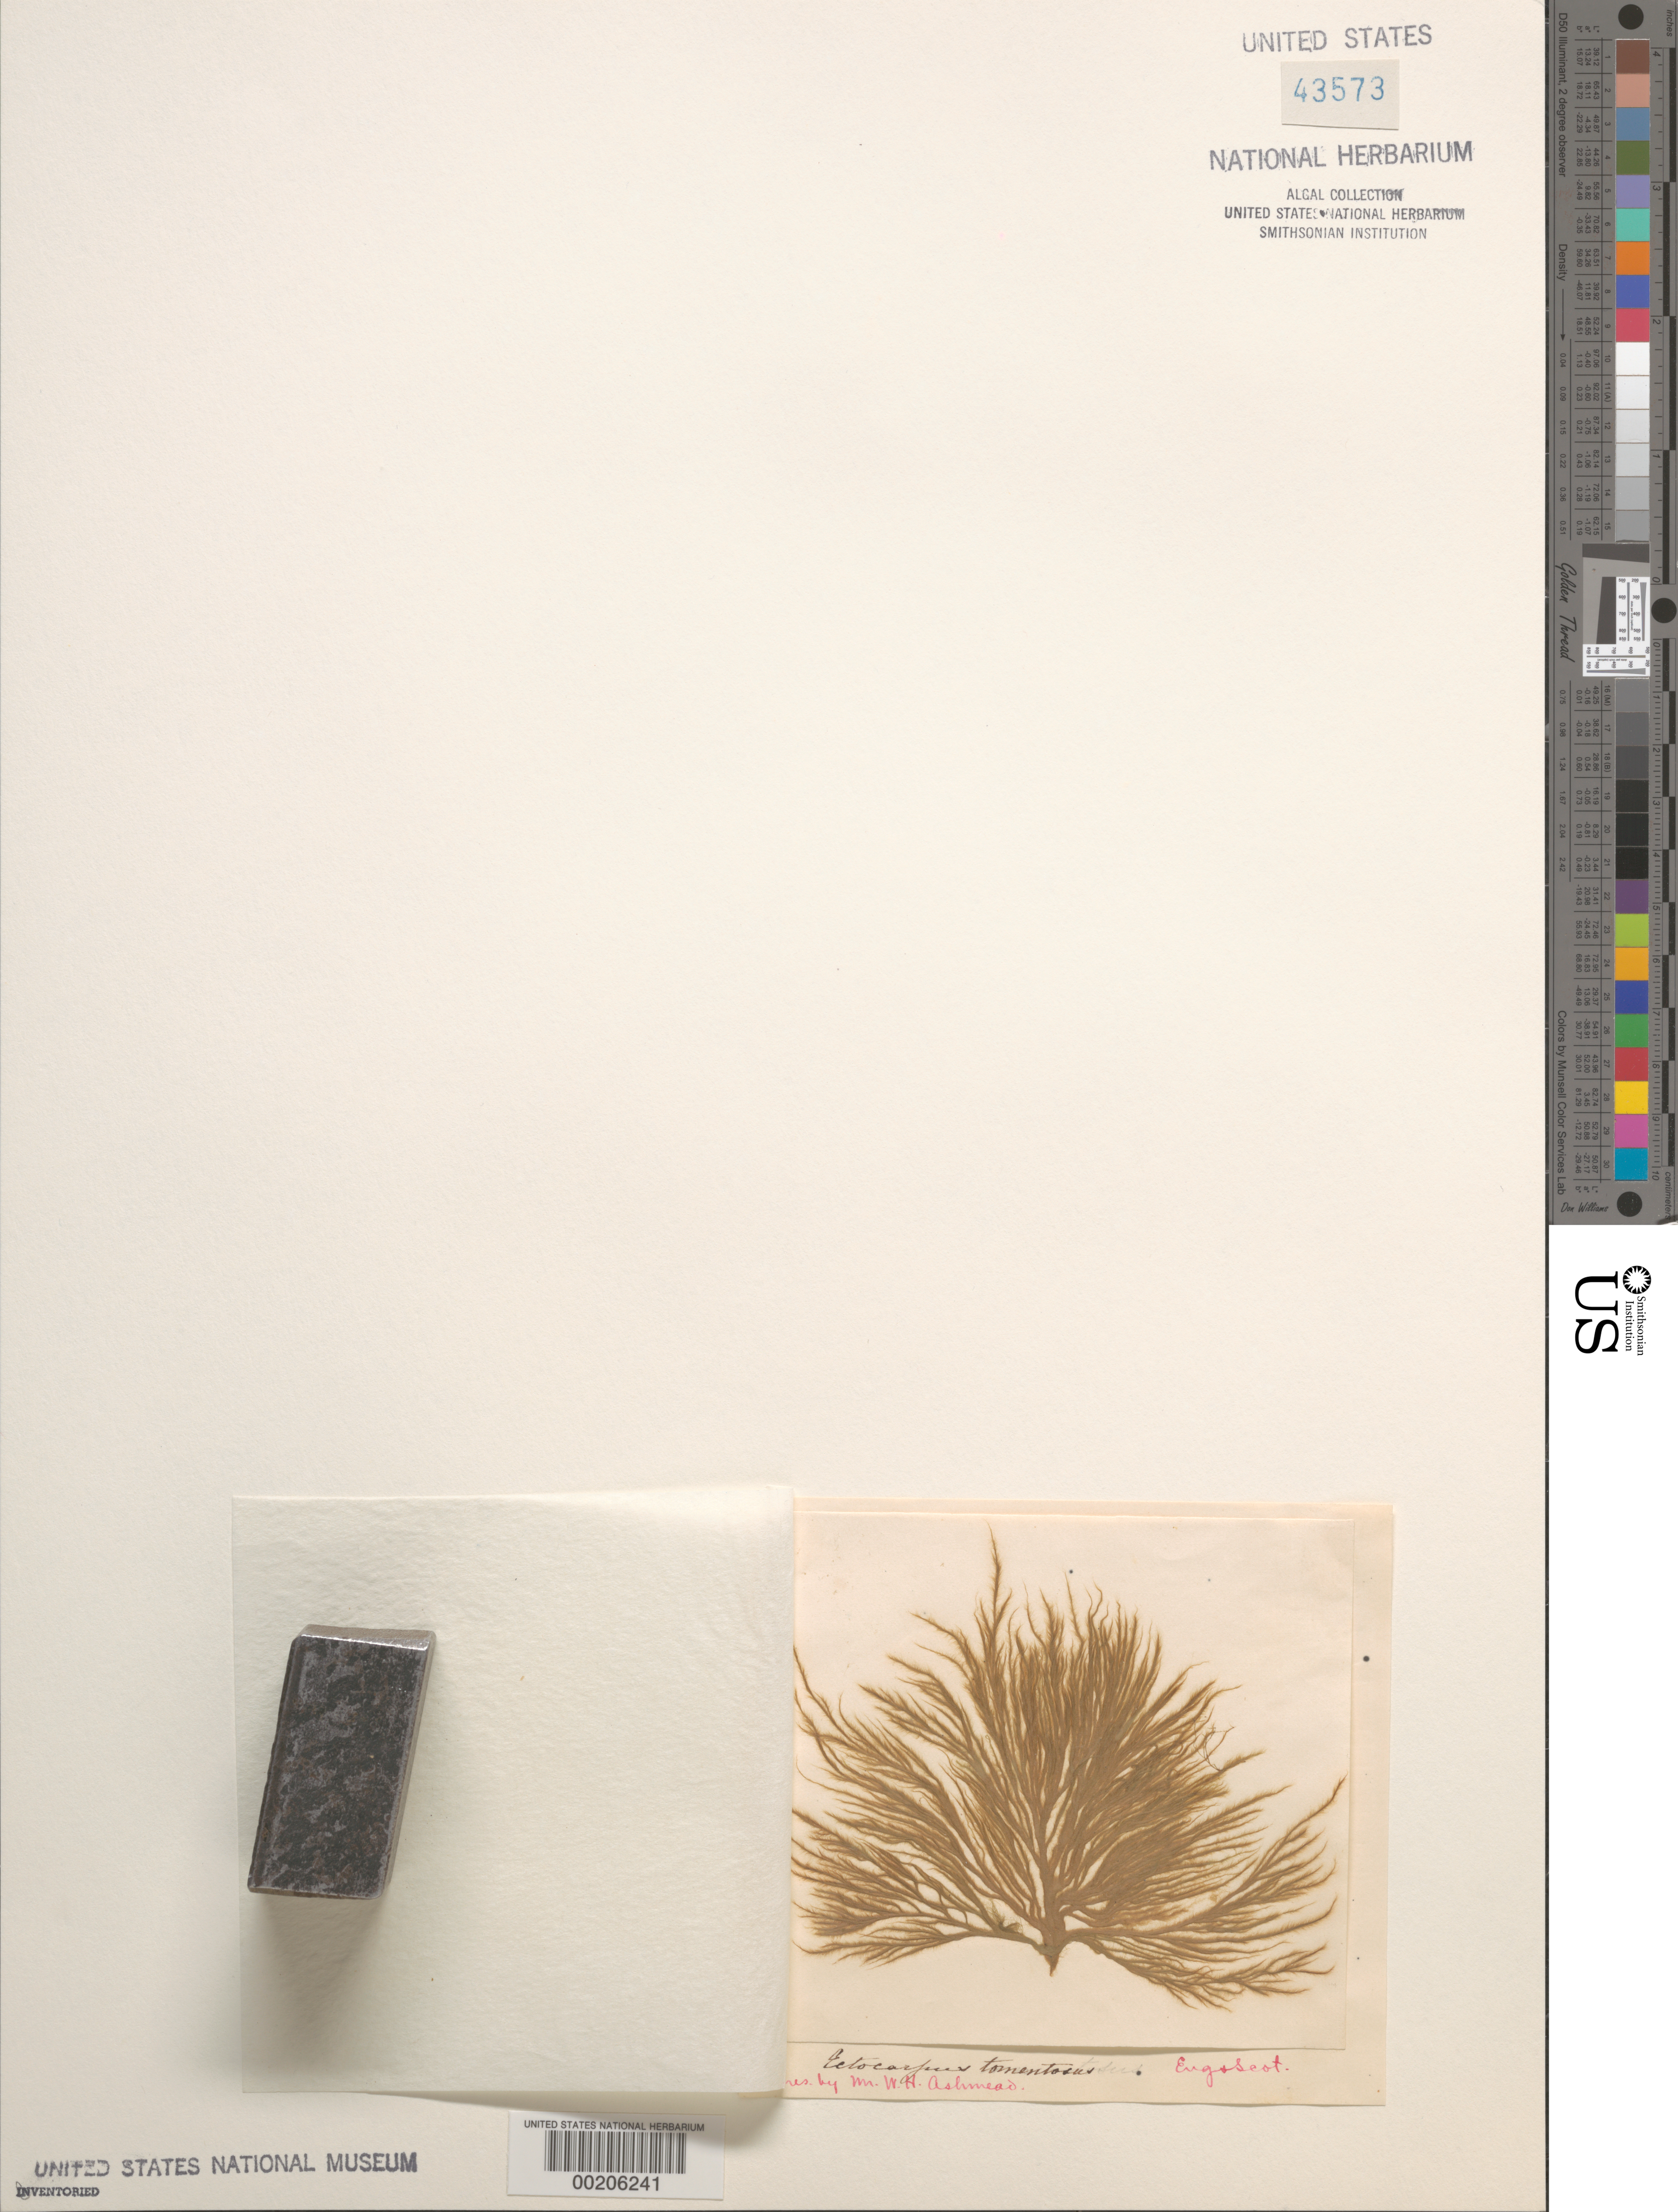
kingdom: Chromista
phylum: Ochrophyta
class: Phaeophyceae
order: Ectocarpales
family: Ectocarpaceae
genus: Spongonema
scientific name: Spongonema tomentosum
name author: (Huds.) Kütz.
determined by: Algae name updating Project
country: United Kingdom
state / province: England / Scotland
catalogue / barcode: US 43573